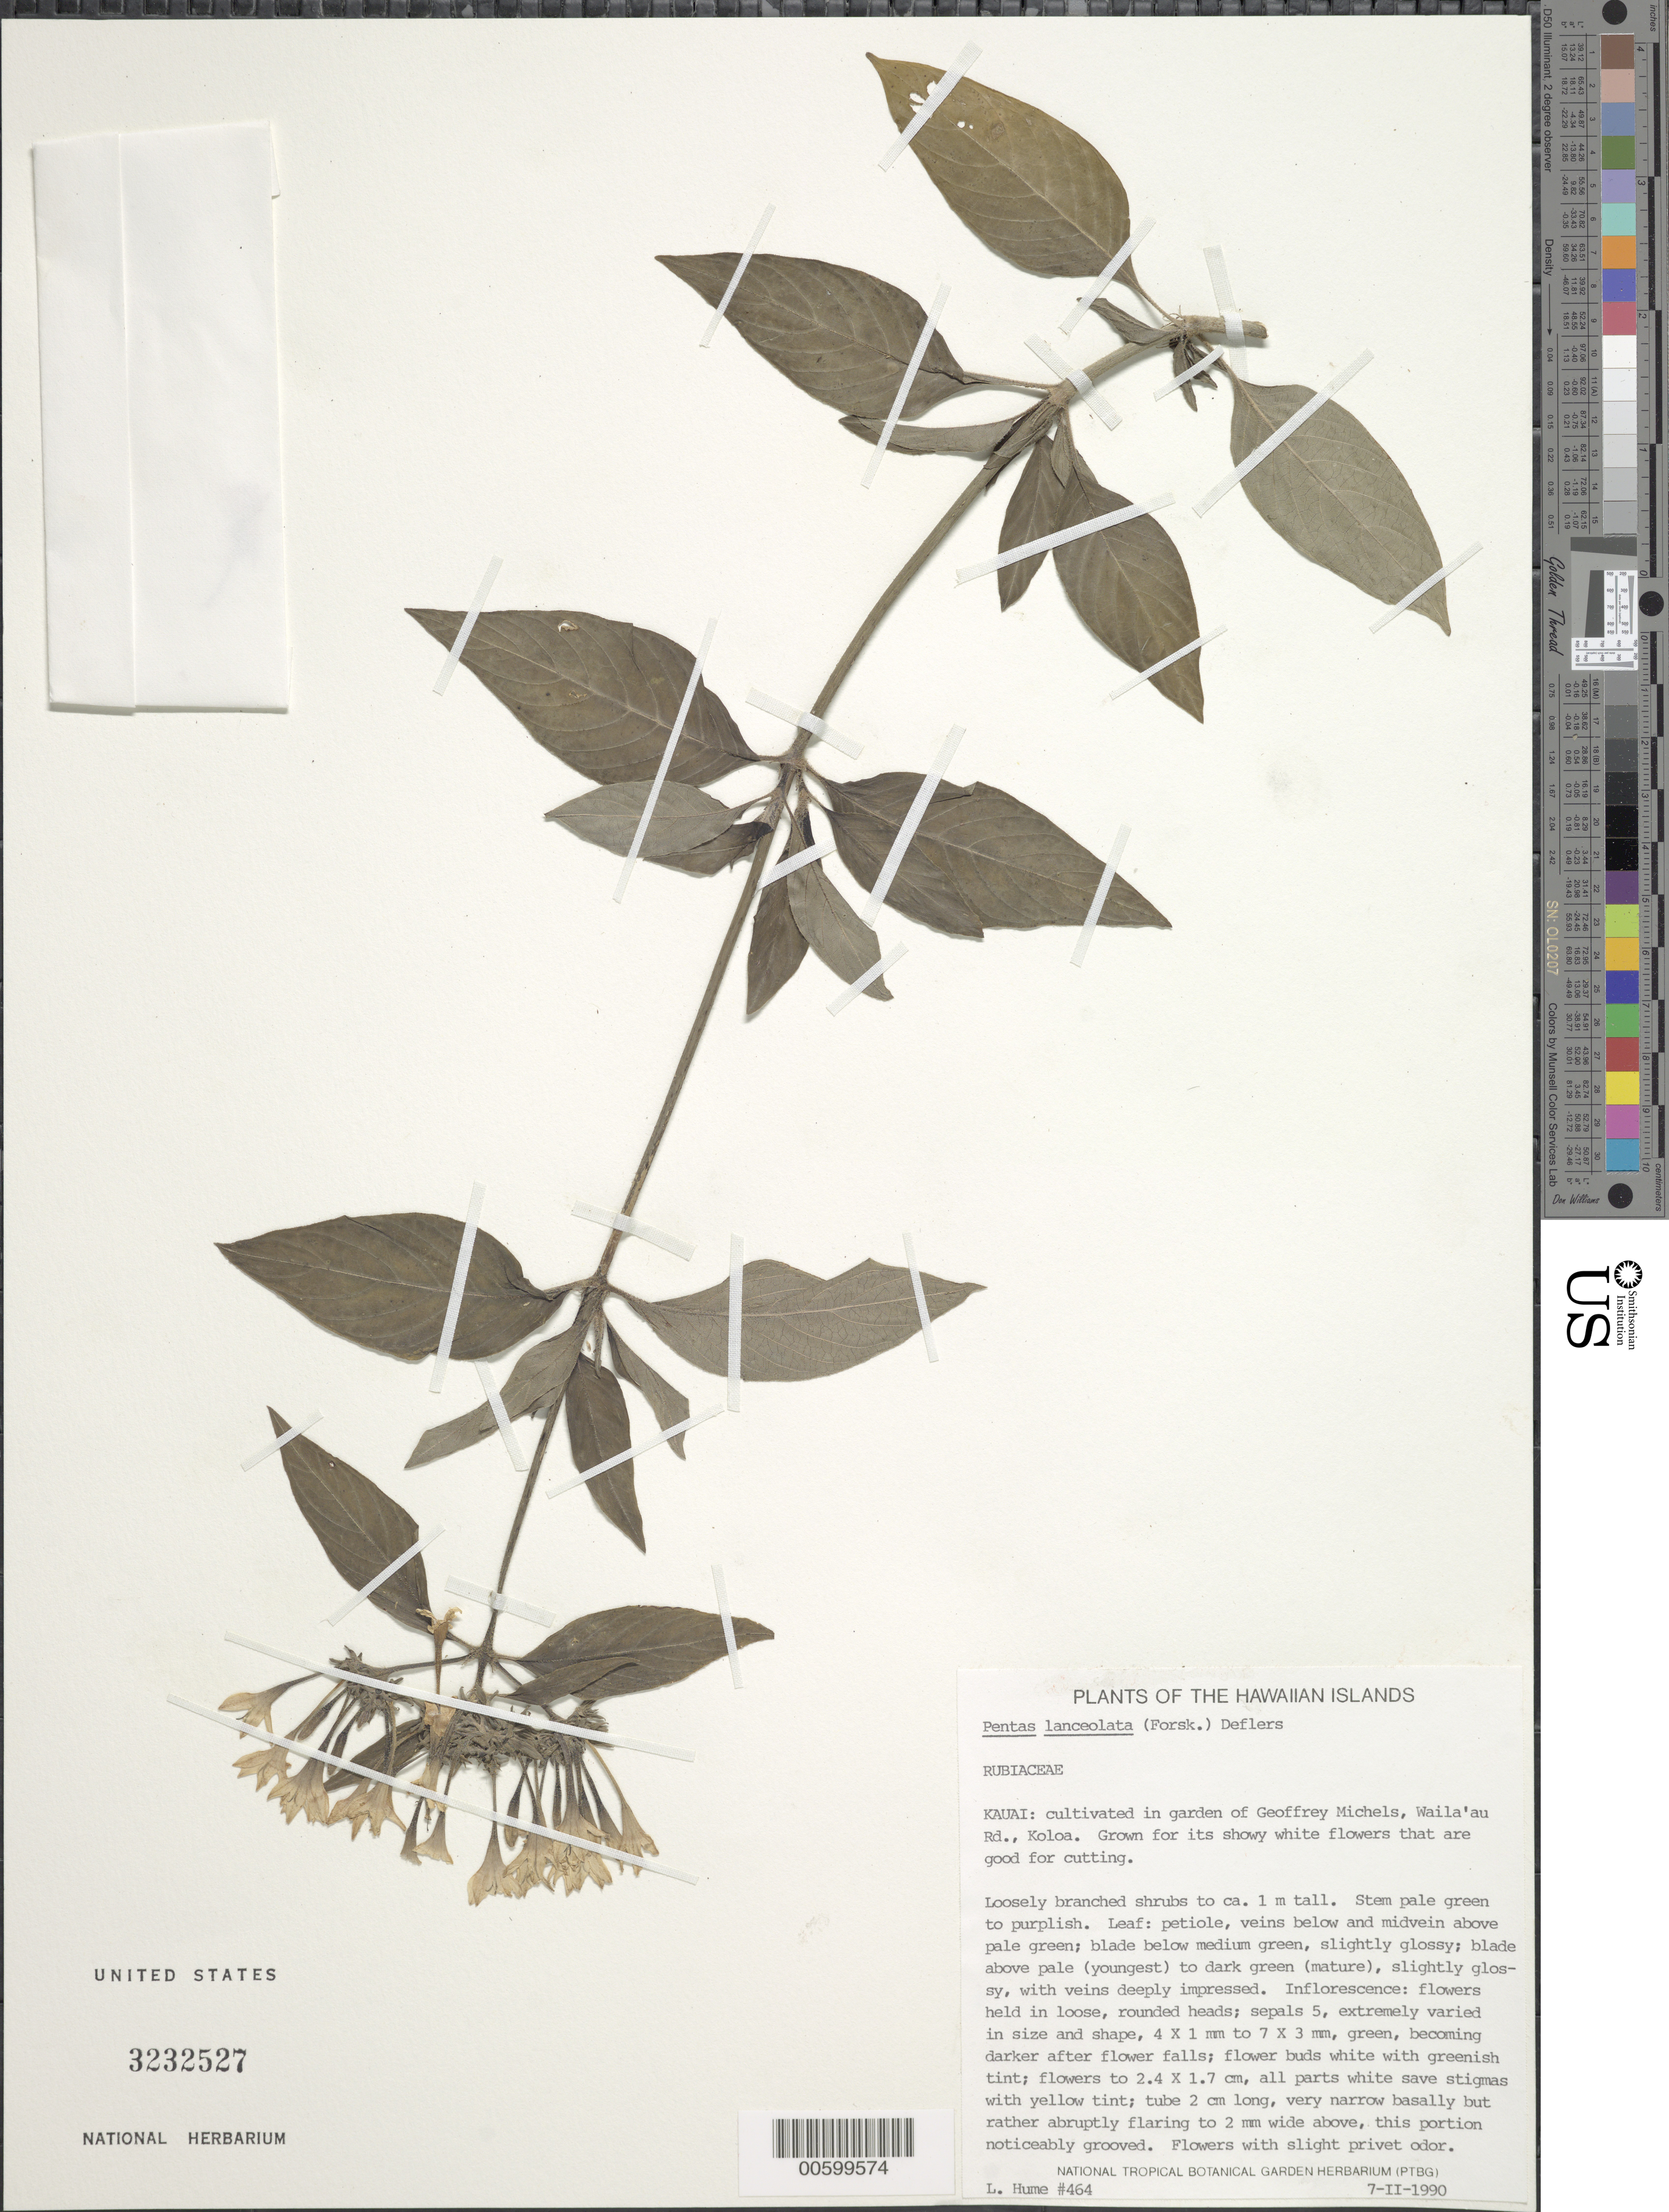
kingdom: Plantae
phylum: Tracheophyta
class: Magnoliopsida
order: Gentianales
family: Rubiaceae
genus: Pentas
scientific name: Pentas lanceolata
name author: (Forssk.) Deflers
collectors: L. Hume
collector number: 464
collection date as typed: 7 Feb 1990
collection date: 1990-02-07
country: United States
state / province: Hawaii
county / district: Kauai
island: Kaua'i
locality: In garden of Geoffrey Michels, Waila'au Rd, Koloa.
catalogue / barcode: US 3232527